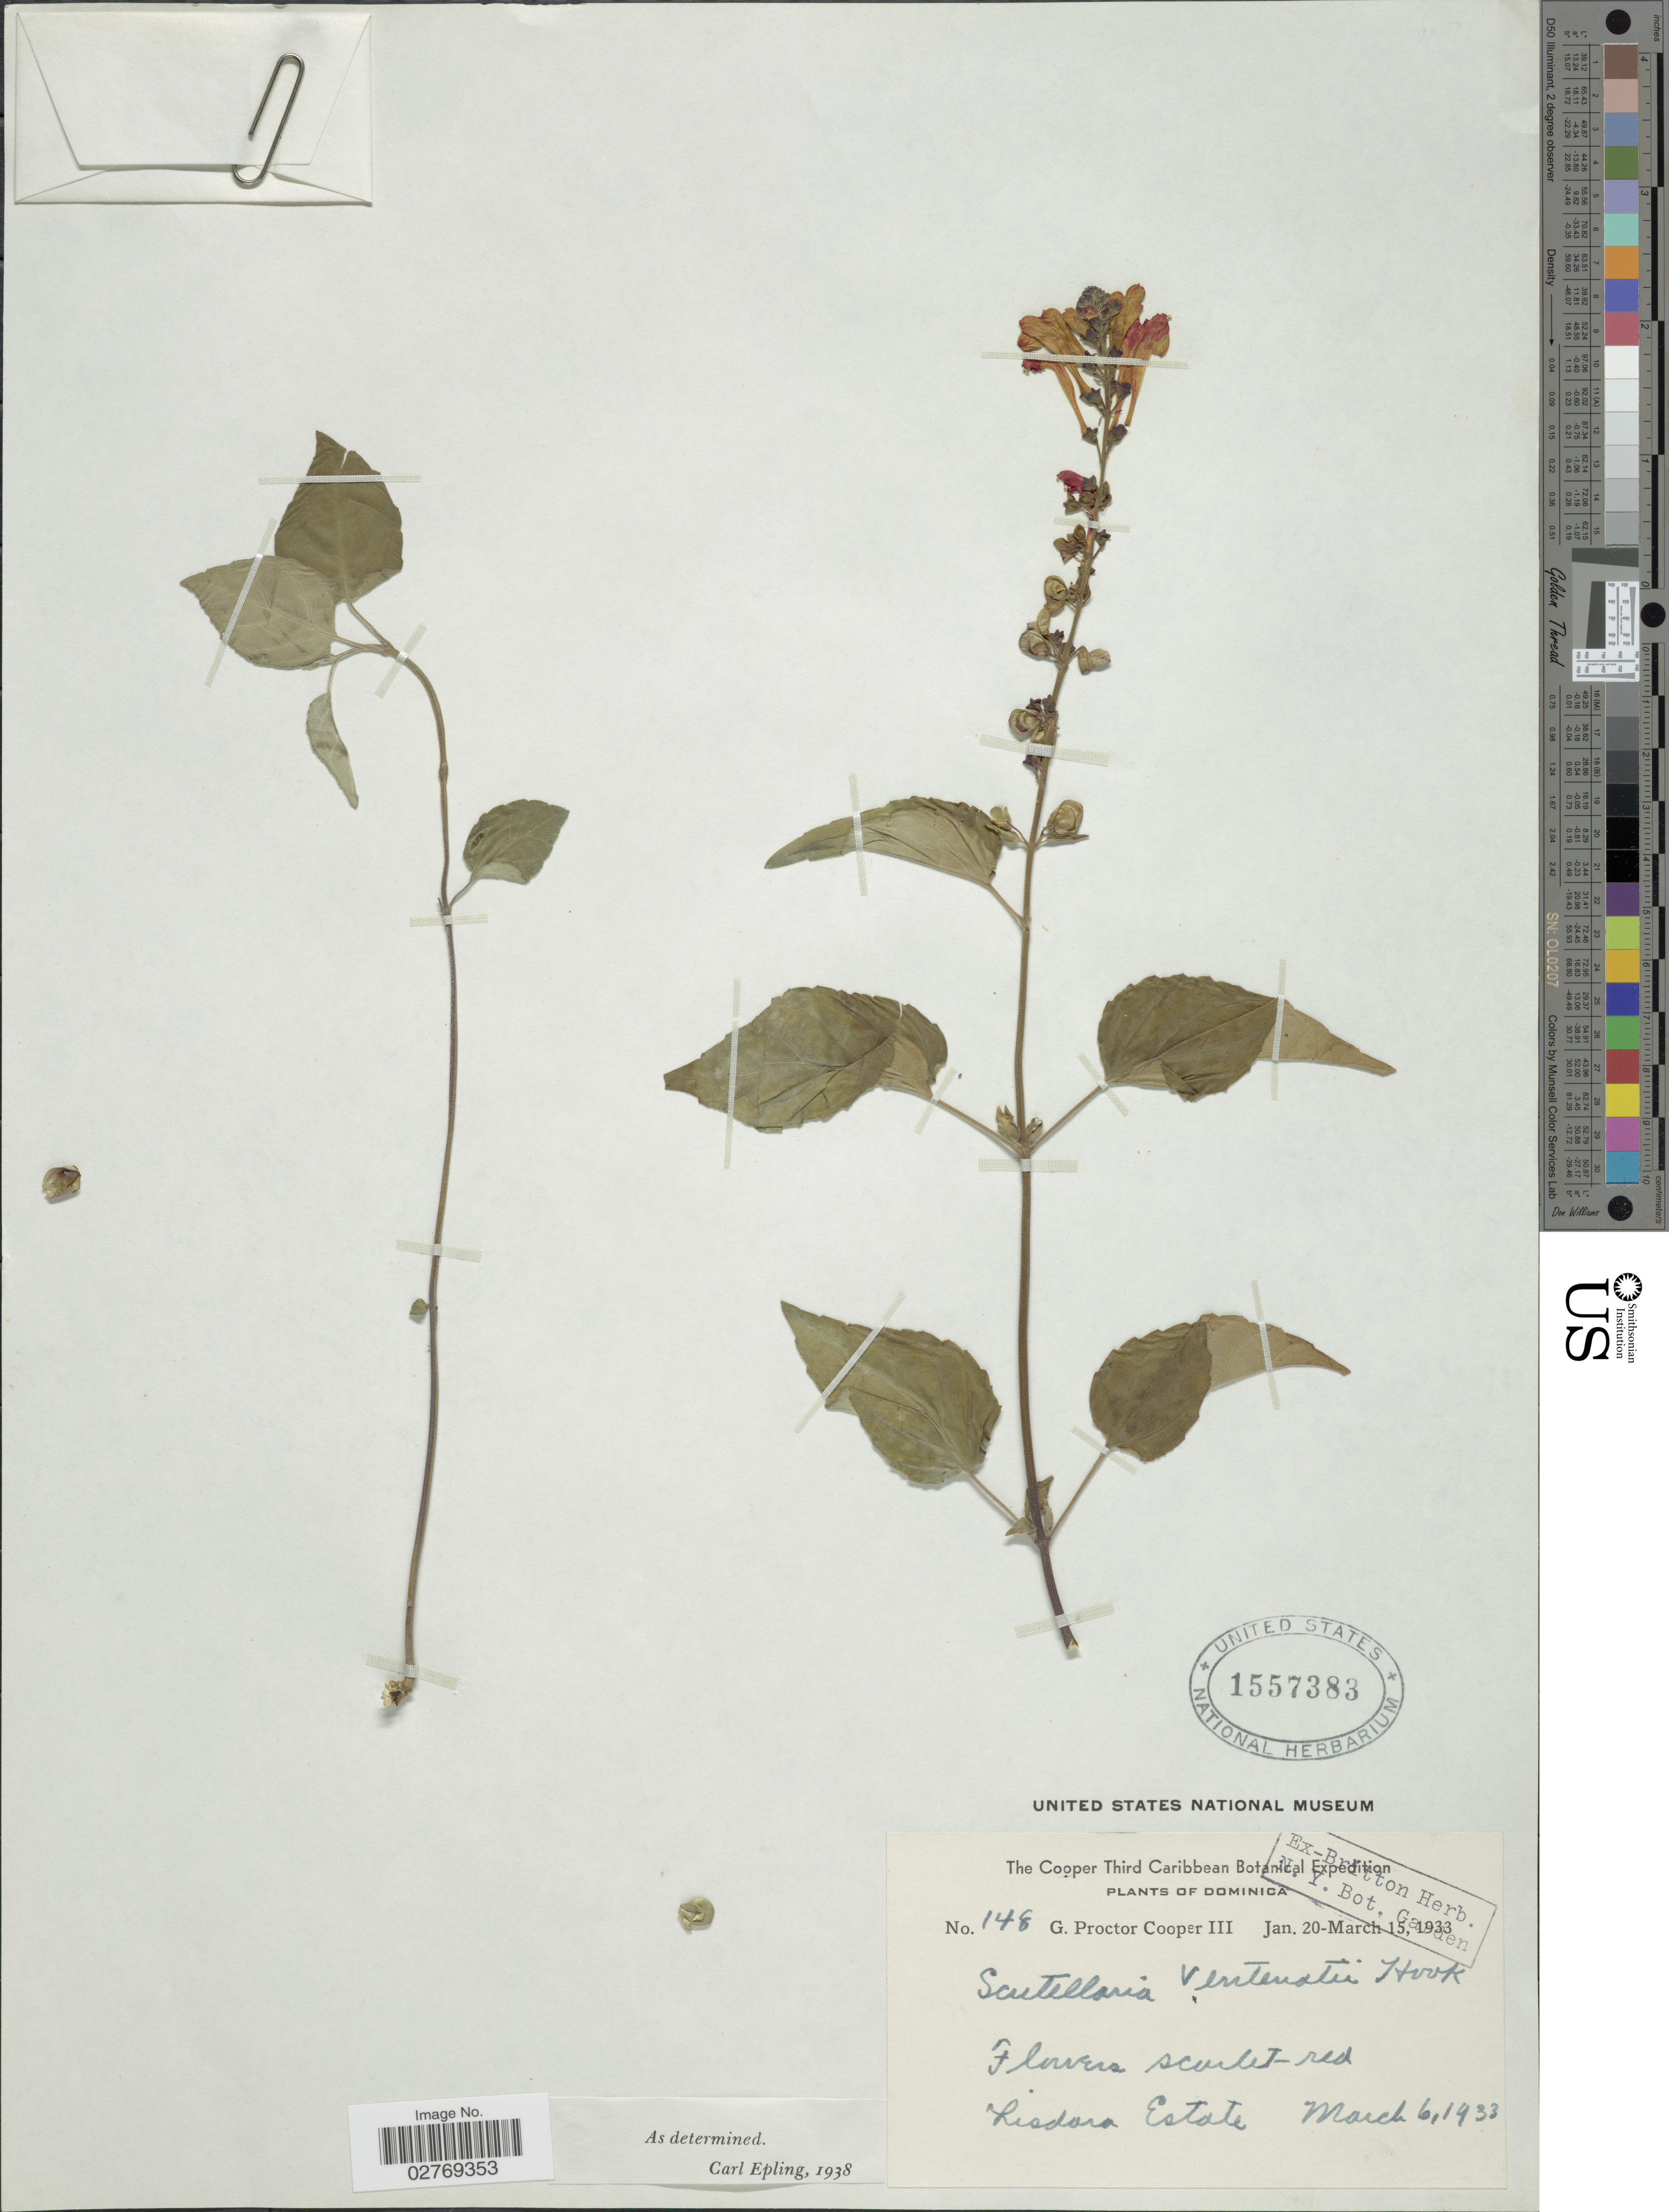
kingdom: Plantae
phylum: Tracheophyta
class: Magnoliopsida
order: Lamiales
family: Lamiaceae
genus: Scutellaria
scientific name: Scutellaria ventenatii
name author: Hook.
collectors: G. Cooper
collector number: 148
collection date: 1933-03-06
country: Dominica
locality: Lisdara Estate.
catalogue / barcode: US 1557383